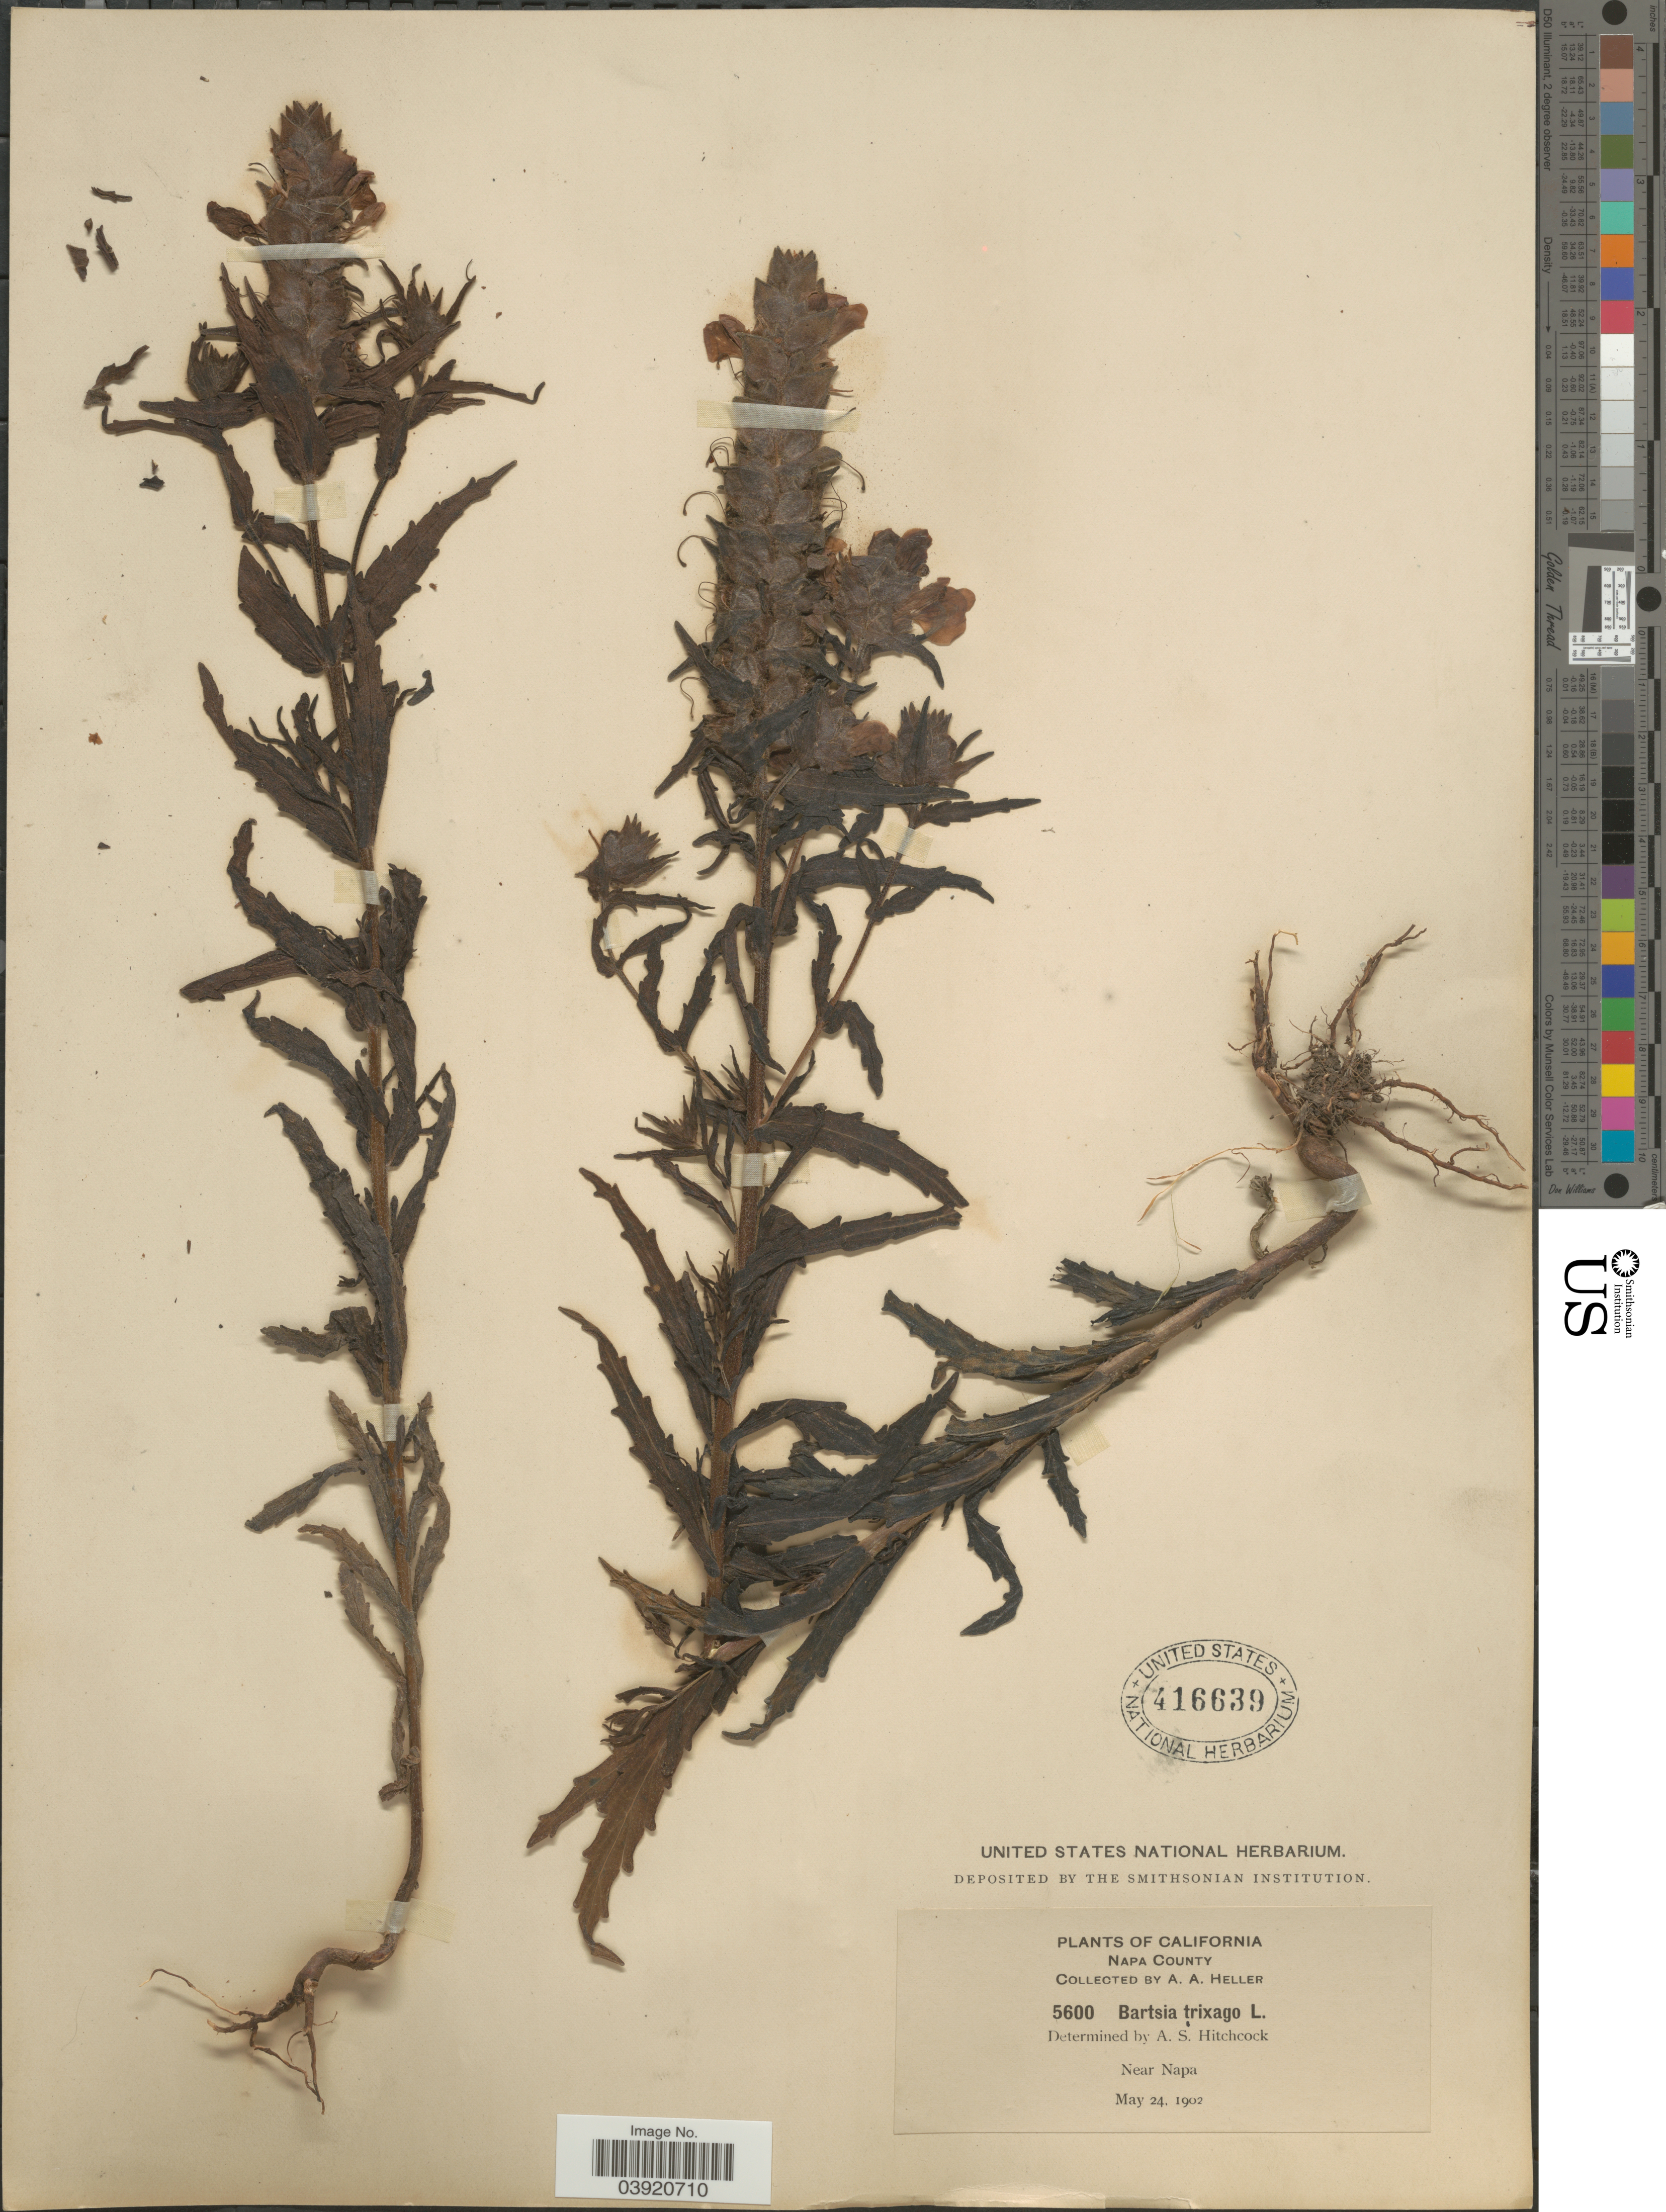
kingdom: Plantae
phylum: Tracheophyta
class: Magnoliopsida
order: Lamiales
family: Orobanchaceae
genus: Bellardia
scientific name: Bellardia trixago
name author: (L.) All.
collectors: A. A. Heller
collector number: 5600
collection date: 1902-05-24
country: United States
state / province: California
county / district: Napa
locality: Napa County. Near Napa.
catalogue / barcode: US 416639